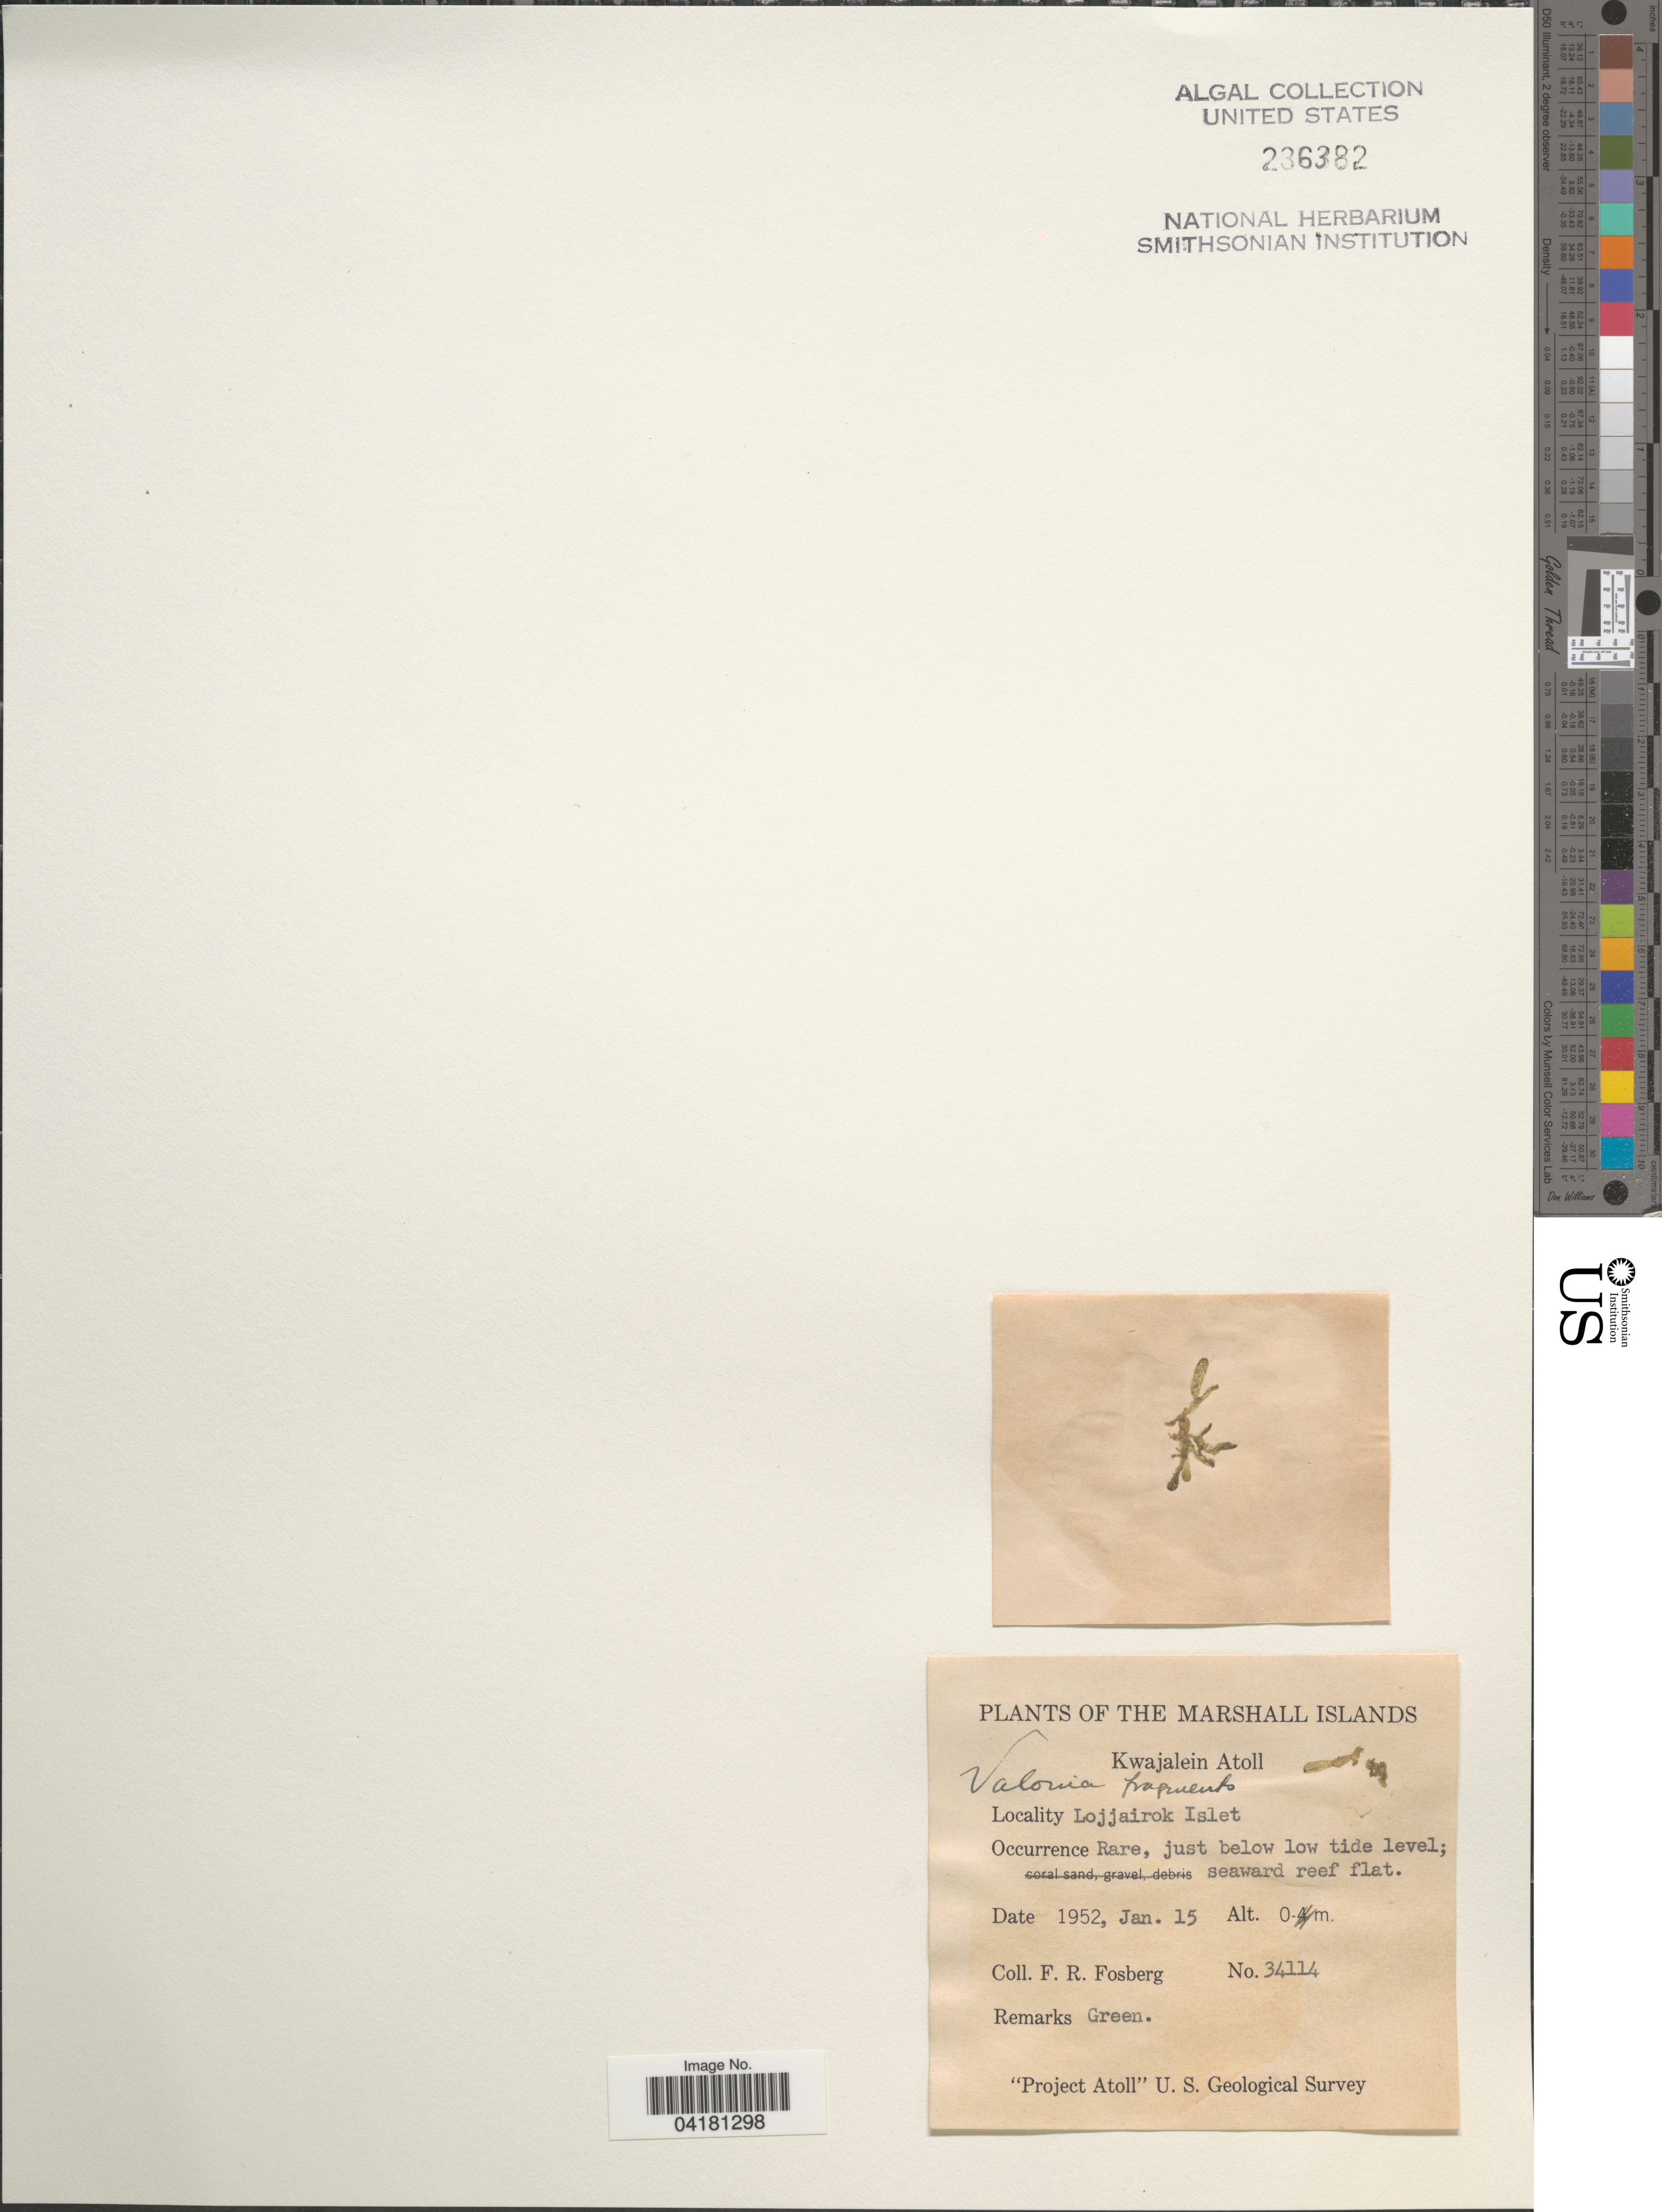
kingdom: Plantae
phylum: Chlorophyta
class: Ulvophyceae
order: Siphonocladales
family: Valoniaceae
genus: Valonia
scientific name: Valonia sp.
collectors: F. R. Fosberg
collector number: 34114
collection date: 1952-01-15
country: Marshall Islands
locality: Kwajalein Atoll. Lojjairok Islet. "Project Atoll", U. S. Geological Survey.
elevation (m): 0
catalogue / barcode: US 236382